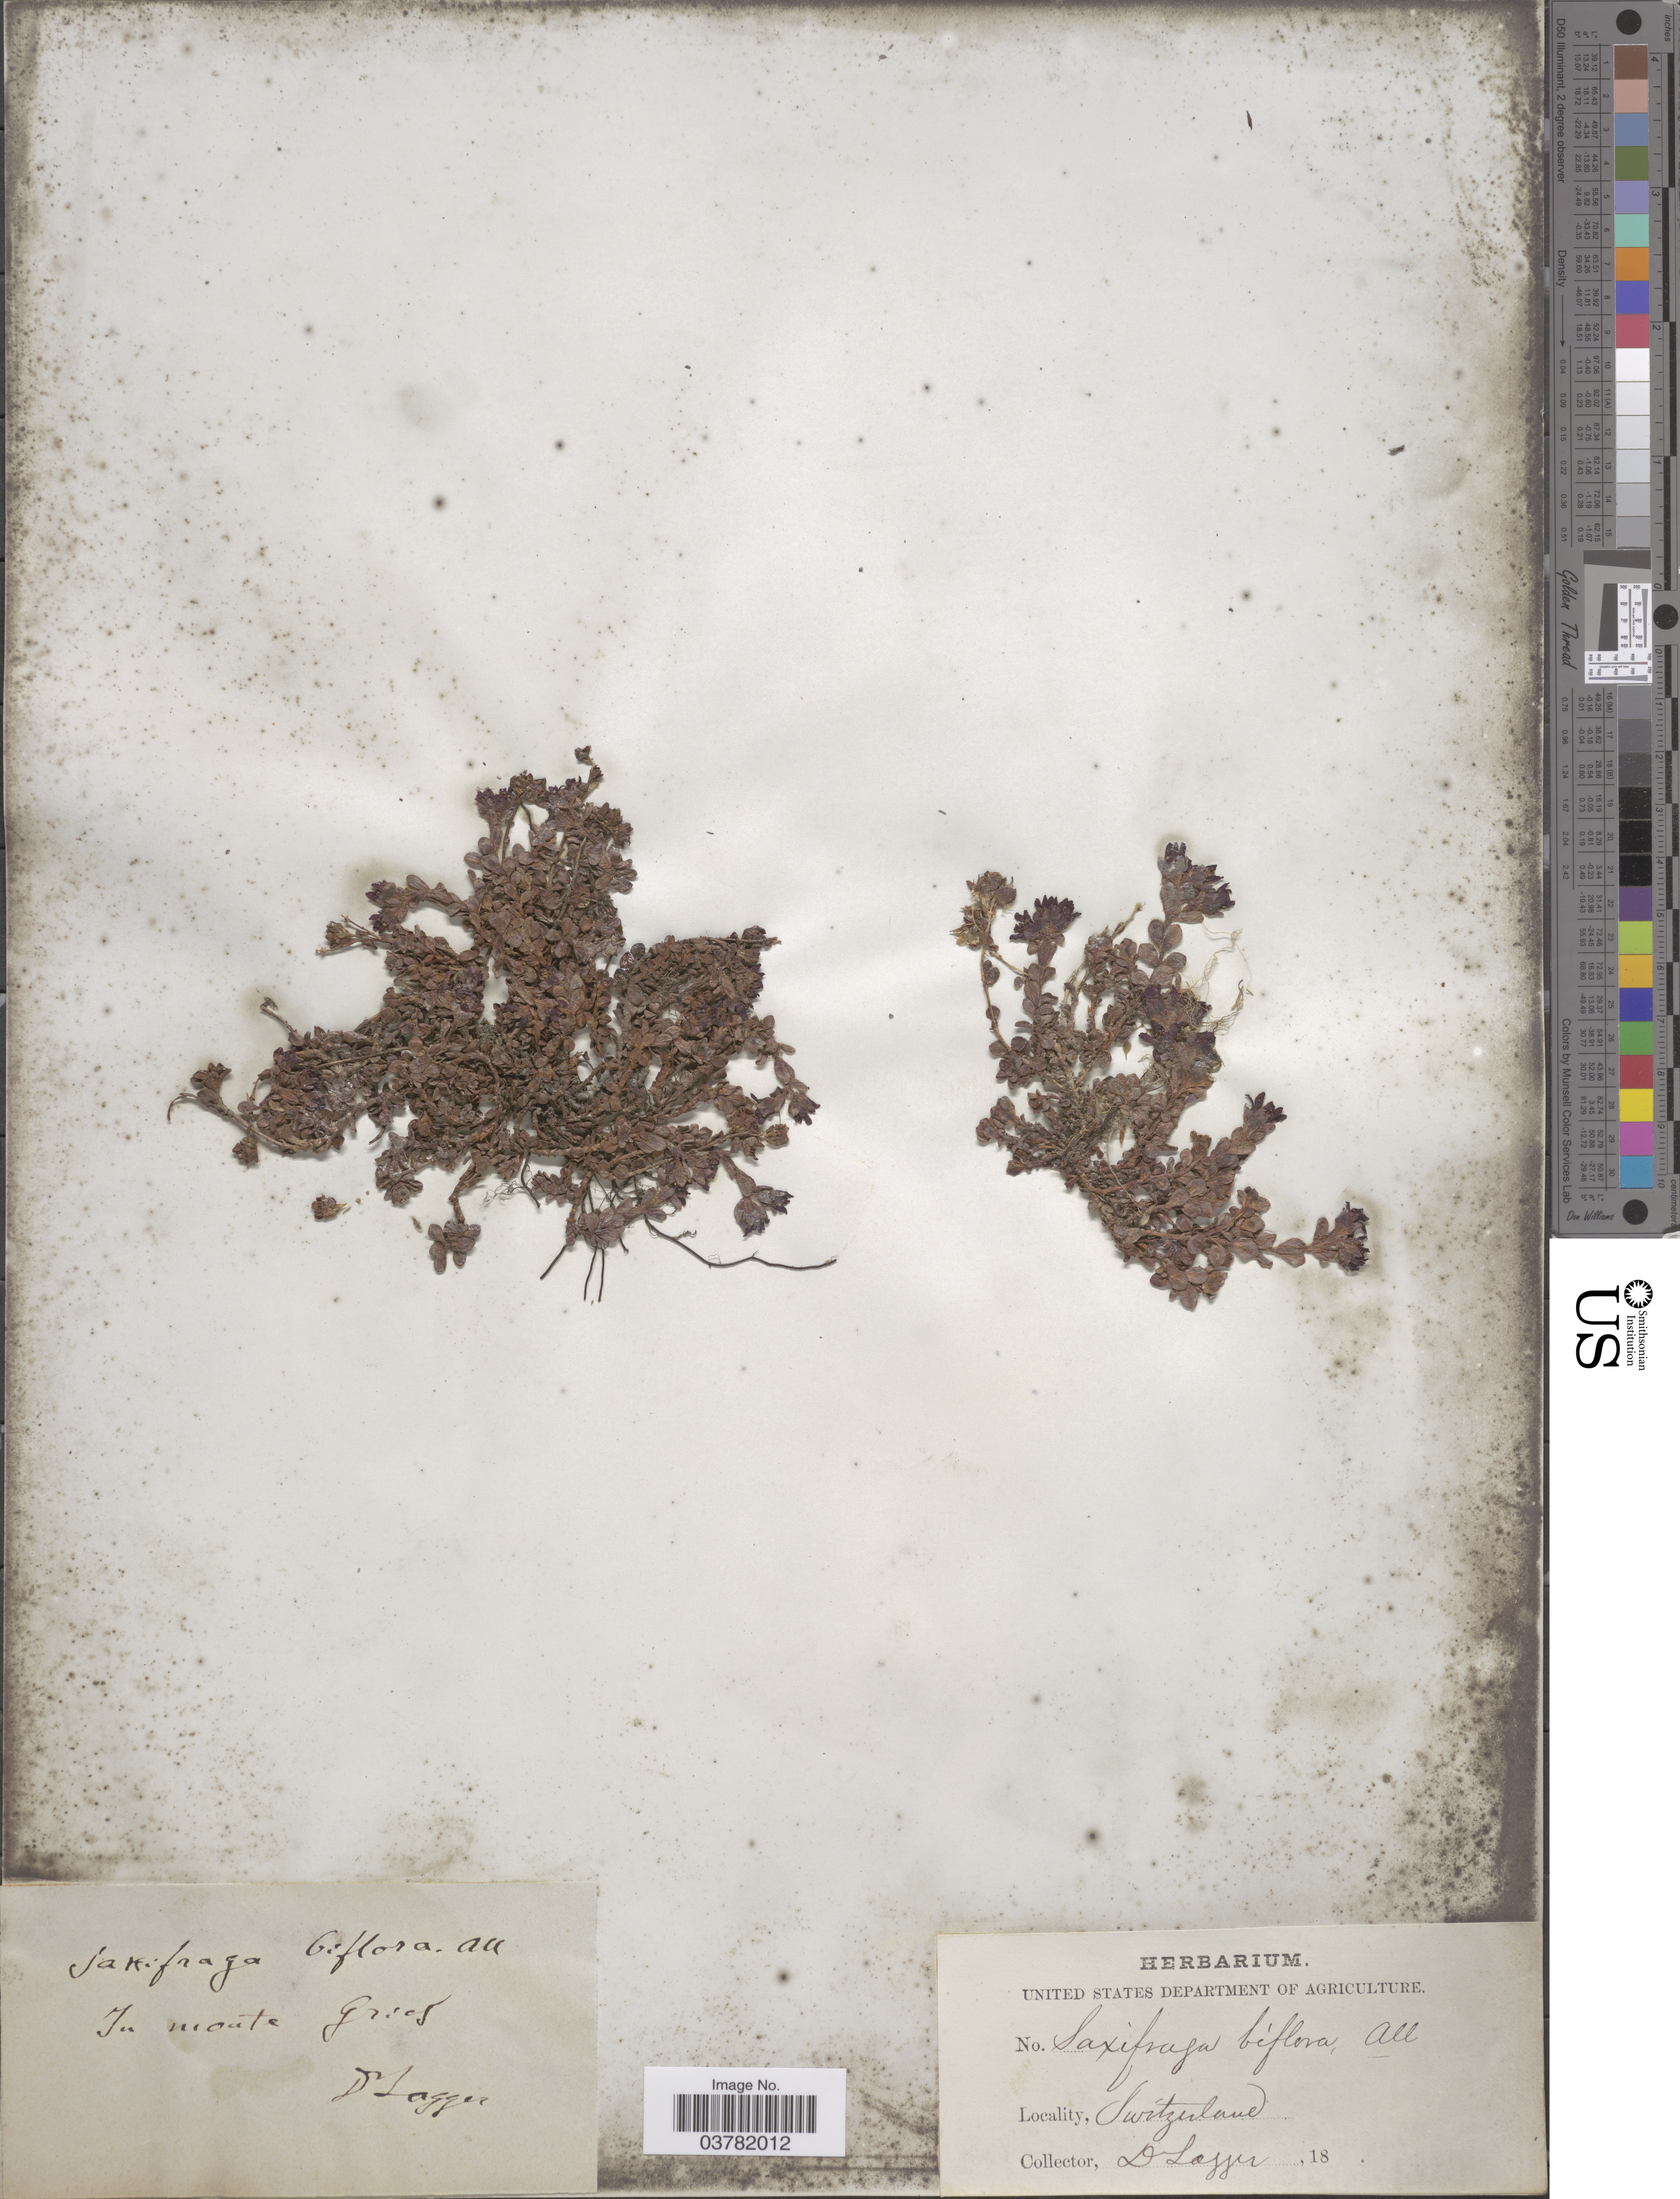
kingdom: Plantae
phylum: Tracheophyta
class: Magnoliopsida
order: Saxifragales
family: Saxifragaceae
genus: Saxifraga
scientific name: Saxifraga biflora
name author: All.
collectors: F. J. Lagger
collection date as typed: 18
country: Switzerland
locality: In monte Gries.